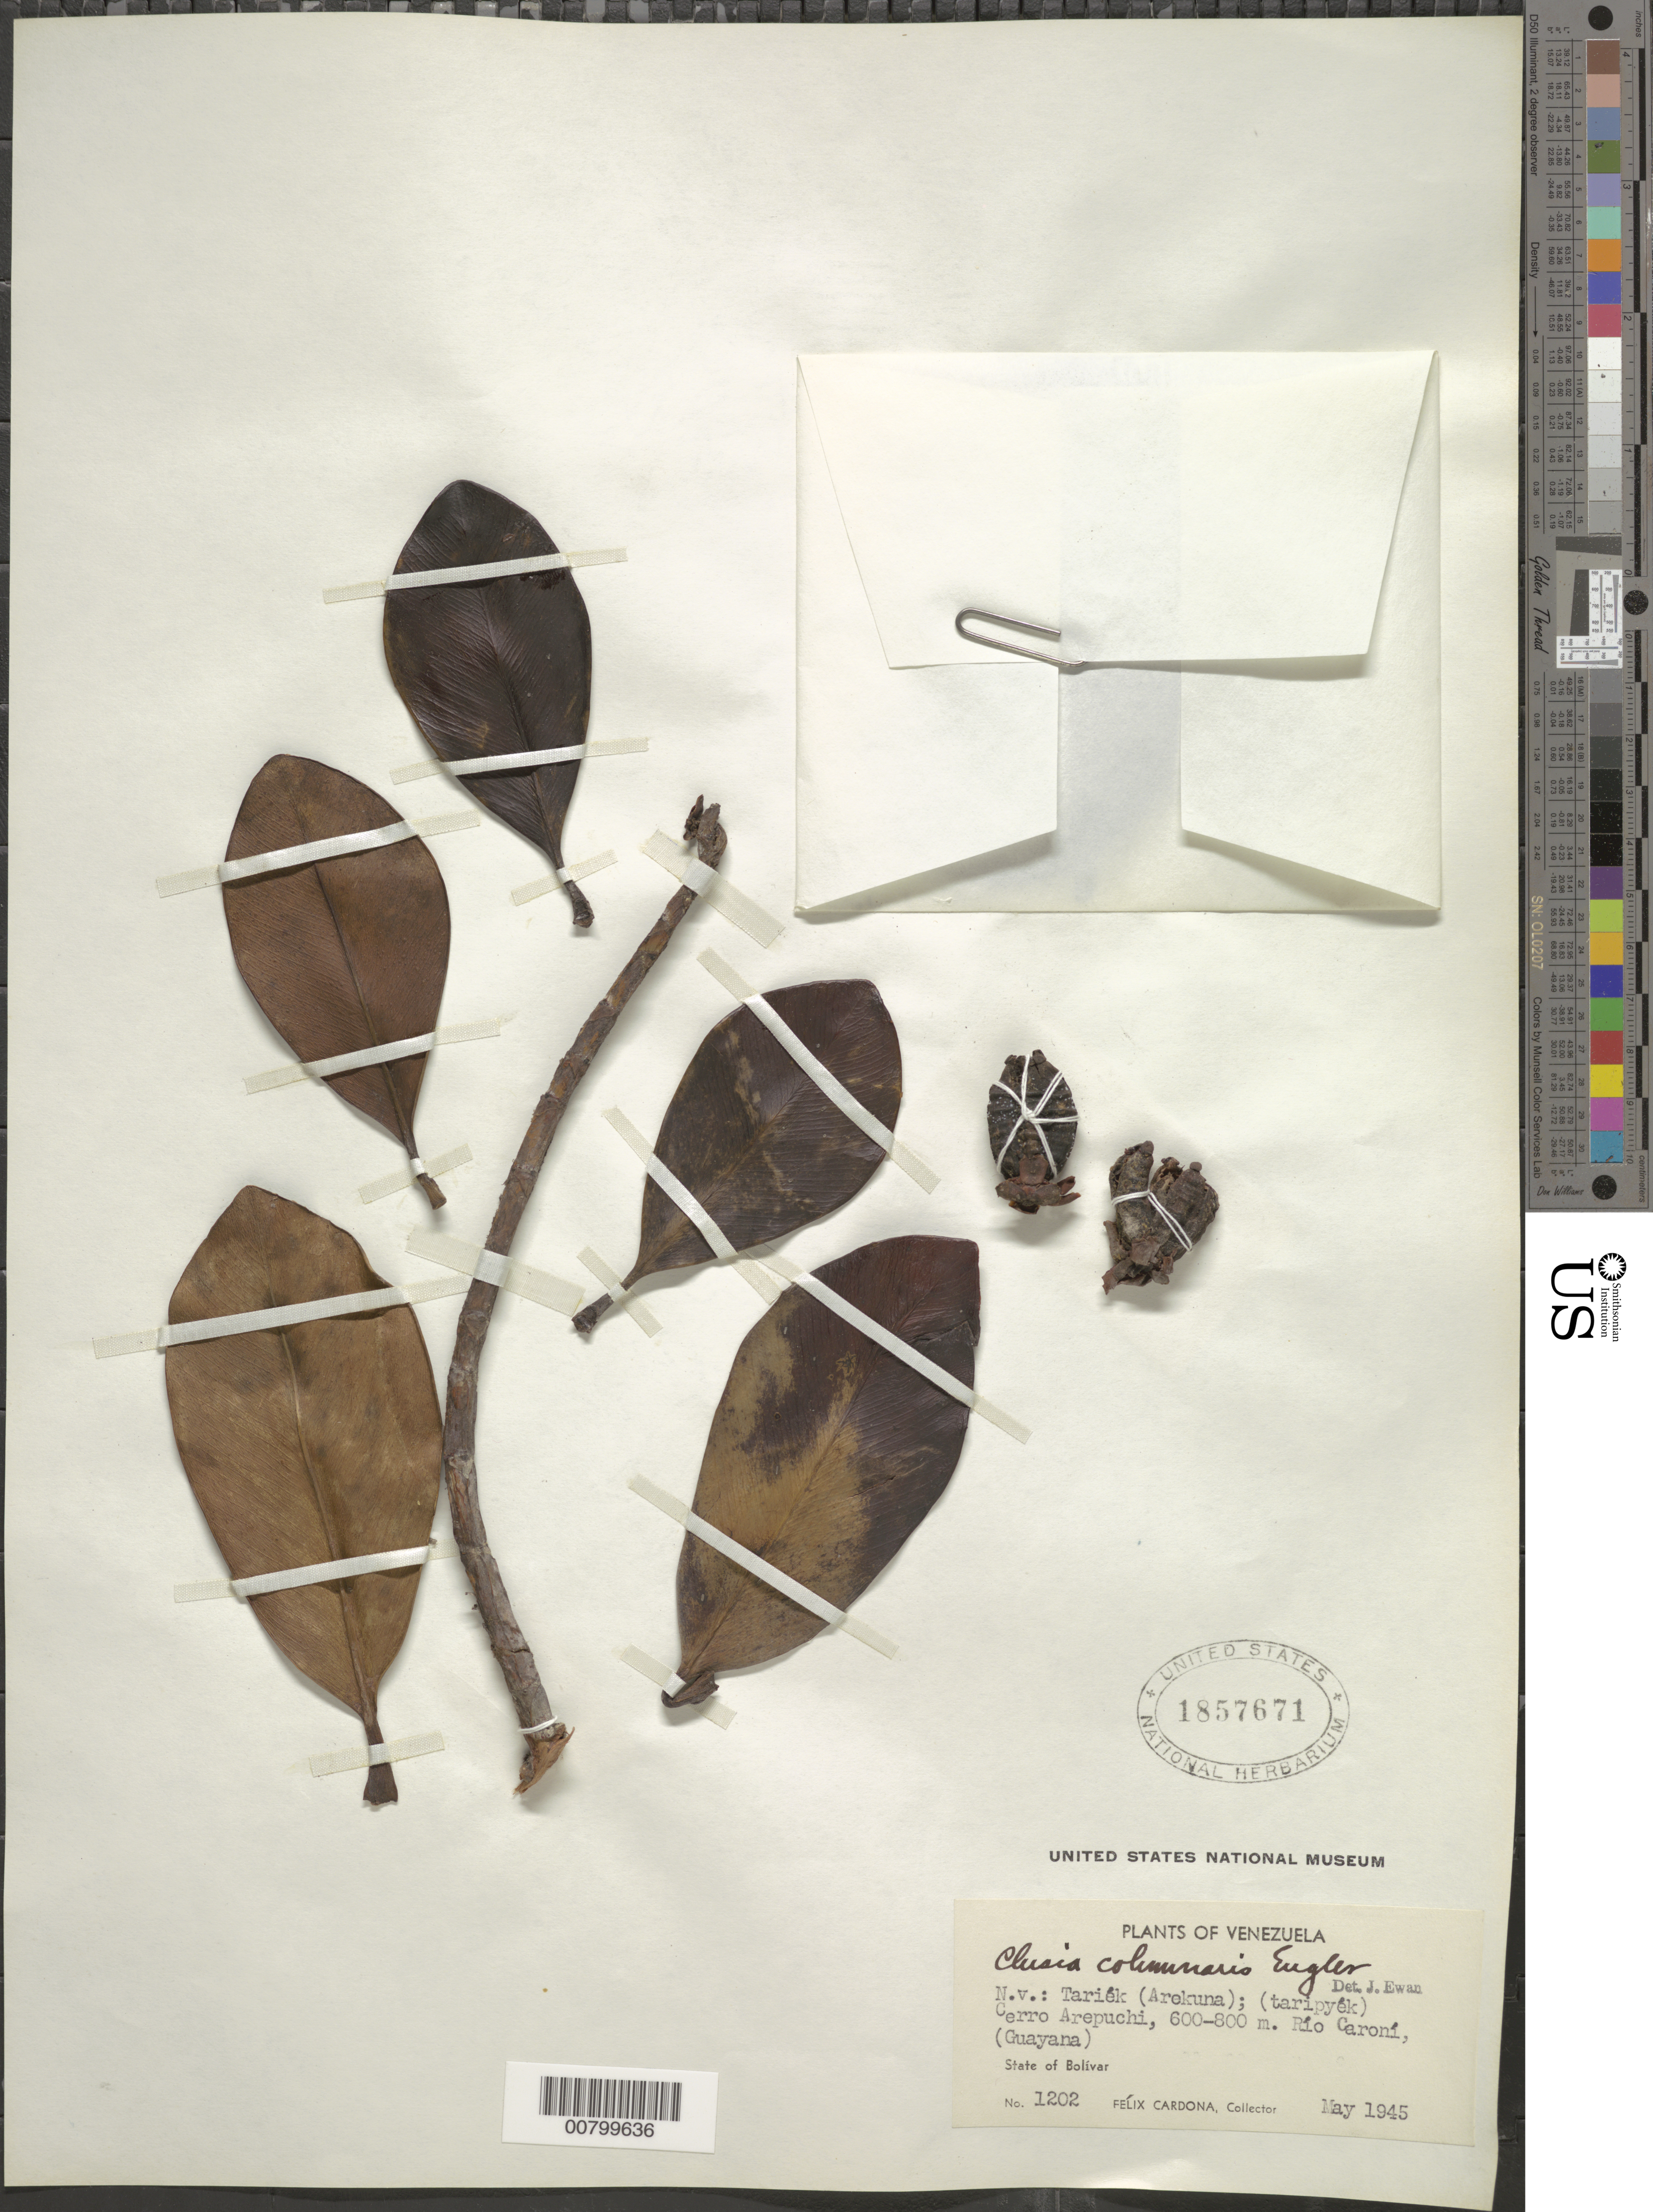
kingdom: Plantae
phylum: Tracheophyta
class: Magnoliopsida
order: Malpighiales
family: Clusiaceae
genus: Clusia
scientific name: Clusia columnaris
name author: Engl.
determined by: Ewan, J. A.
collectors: F. Cardona Puig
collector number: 1202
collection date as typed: May-45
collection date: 1945-05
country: Venezuela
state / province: Bolívar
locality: Río Caroní, Cerro Arepuchi (Guayana)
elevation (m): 600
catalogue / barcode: US 1857671